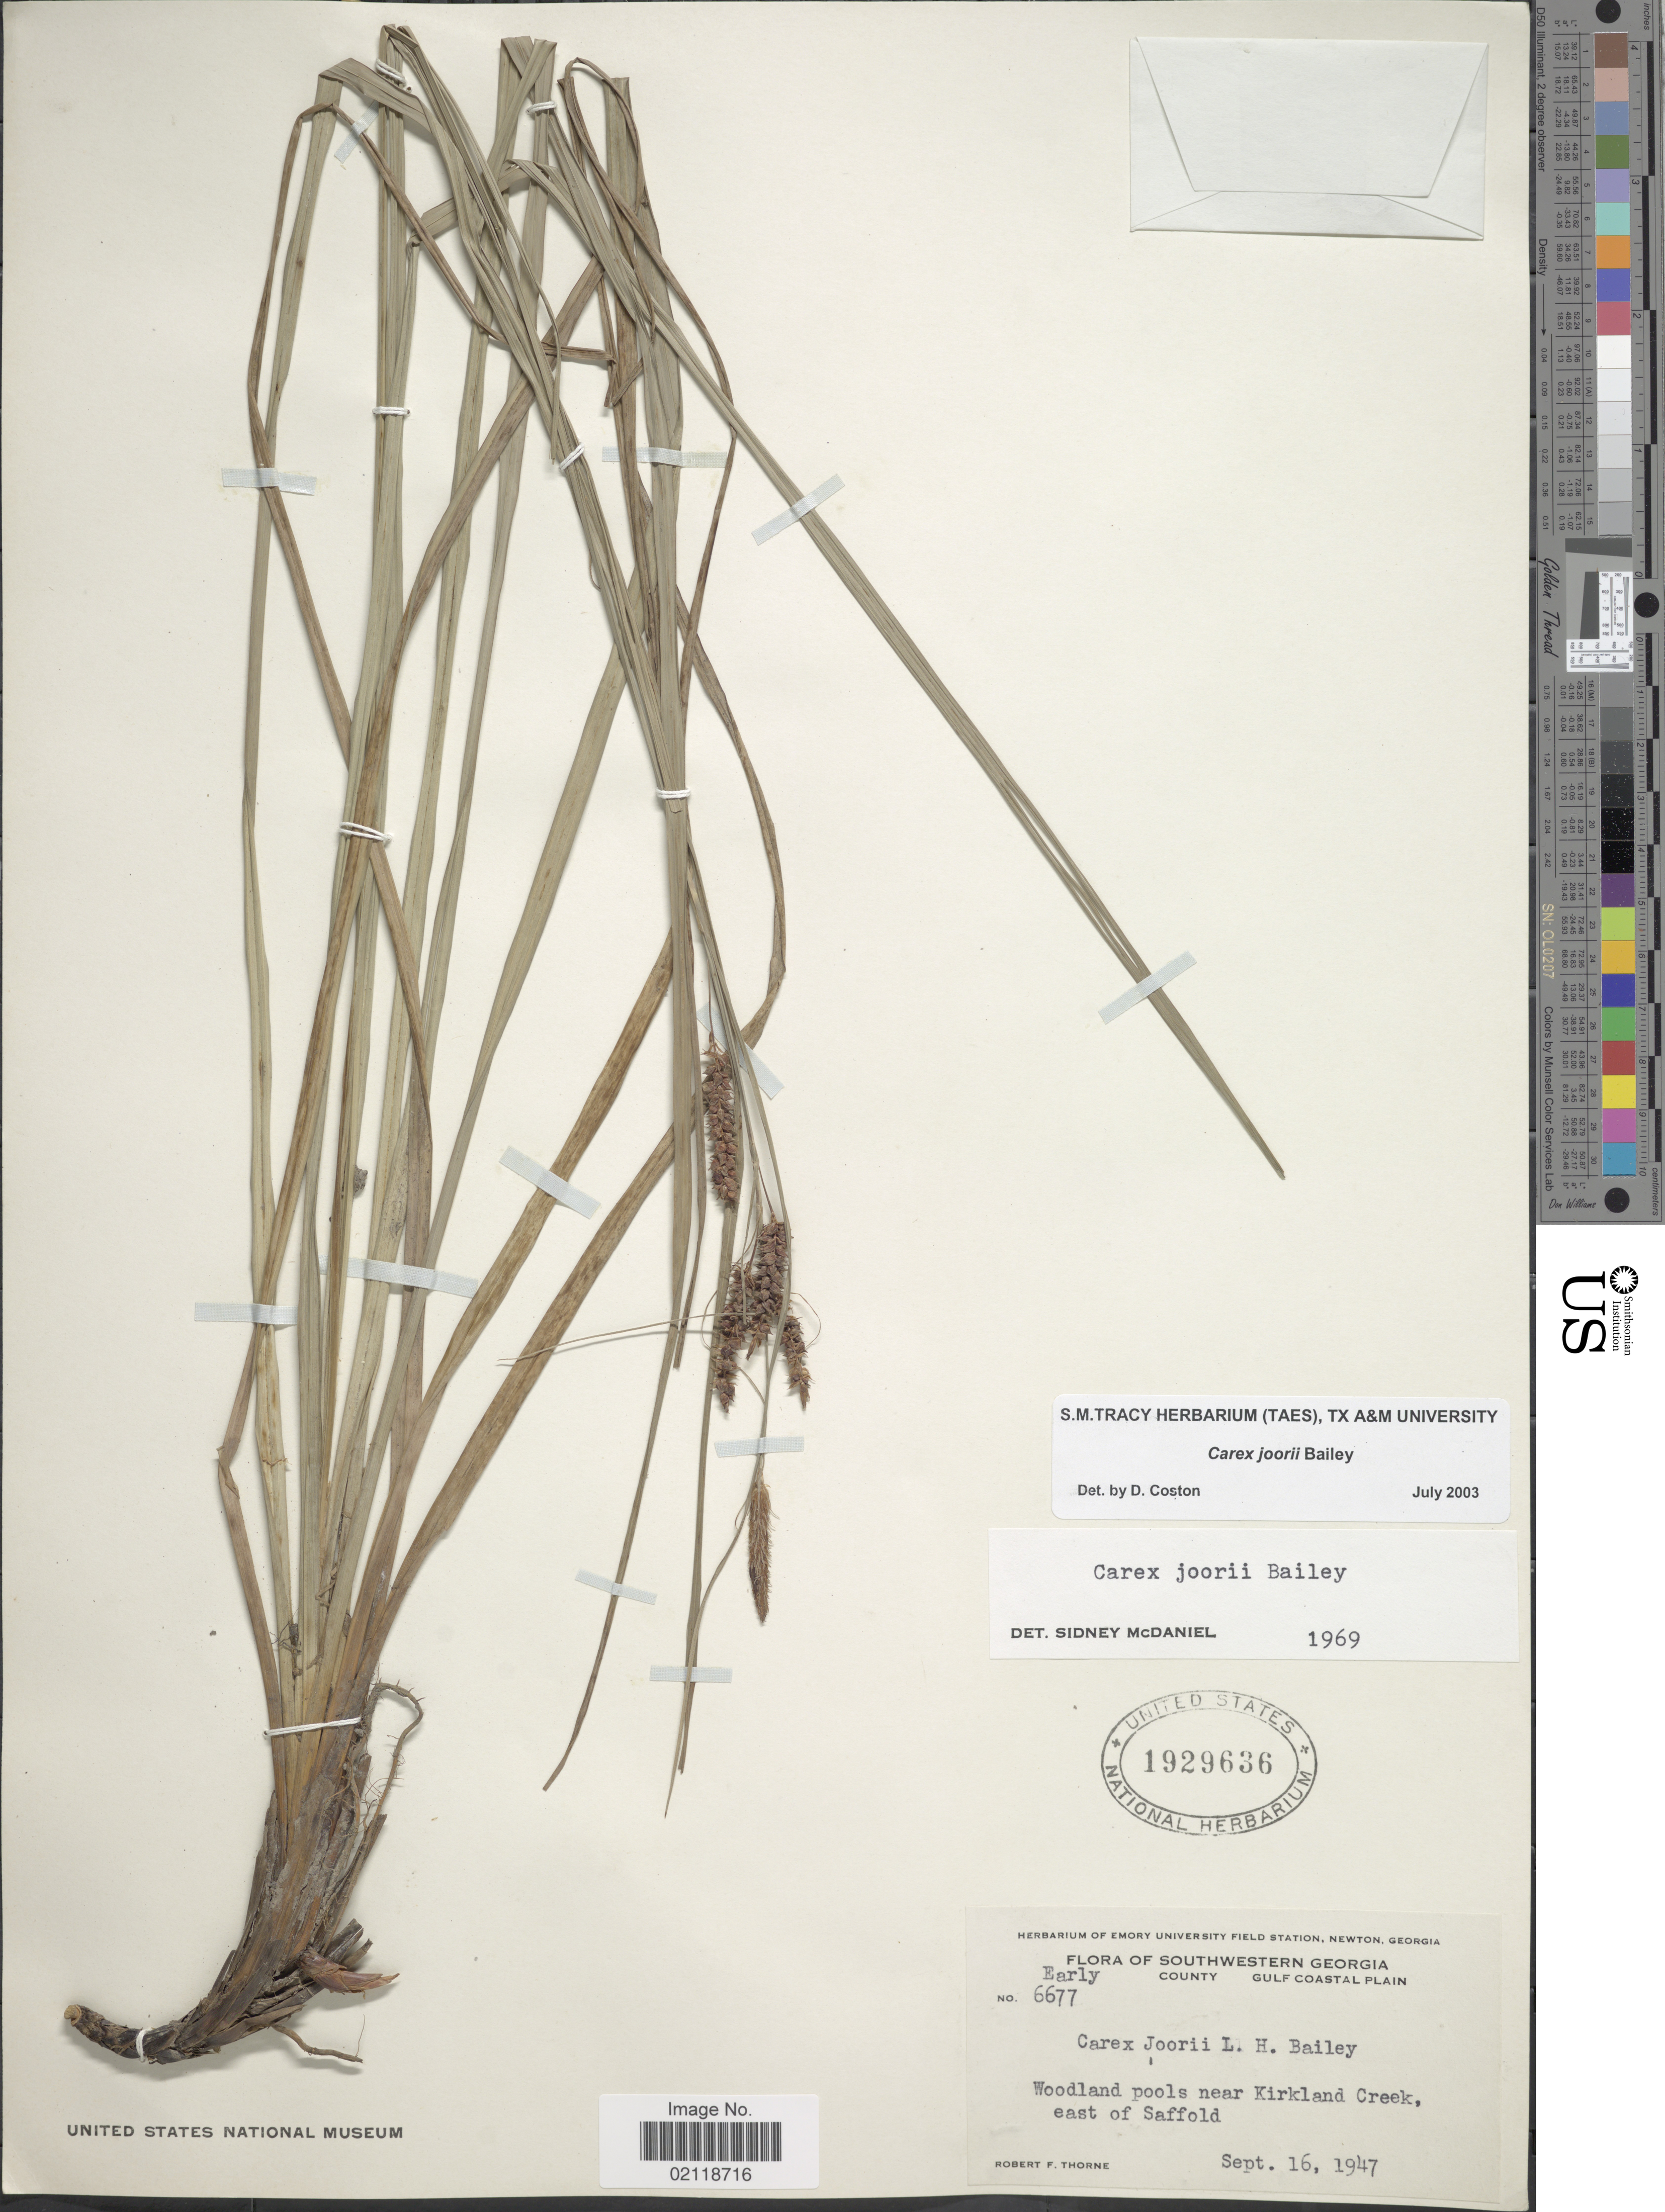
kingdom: Plantae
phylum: Tracheophyta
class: Liliopsida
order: Poales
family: Cyperaceae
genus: Carex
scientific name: Carex joorii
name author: L.H. Bailey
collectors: R. F. Thorne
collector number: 6677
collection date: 1947-09-16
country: United States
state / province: Georgia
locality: Southwestern Georgia, Early County, Gulf Coastal Plain, woodland pools near Kirkland Creek, east of Saffold.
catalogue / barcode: US 1929636